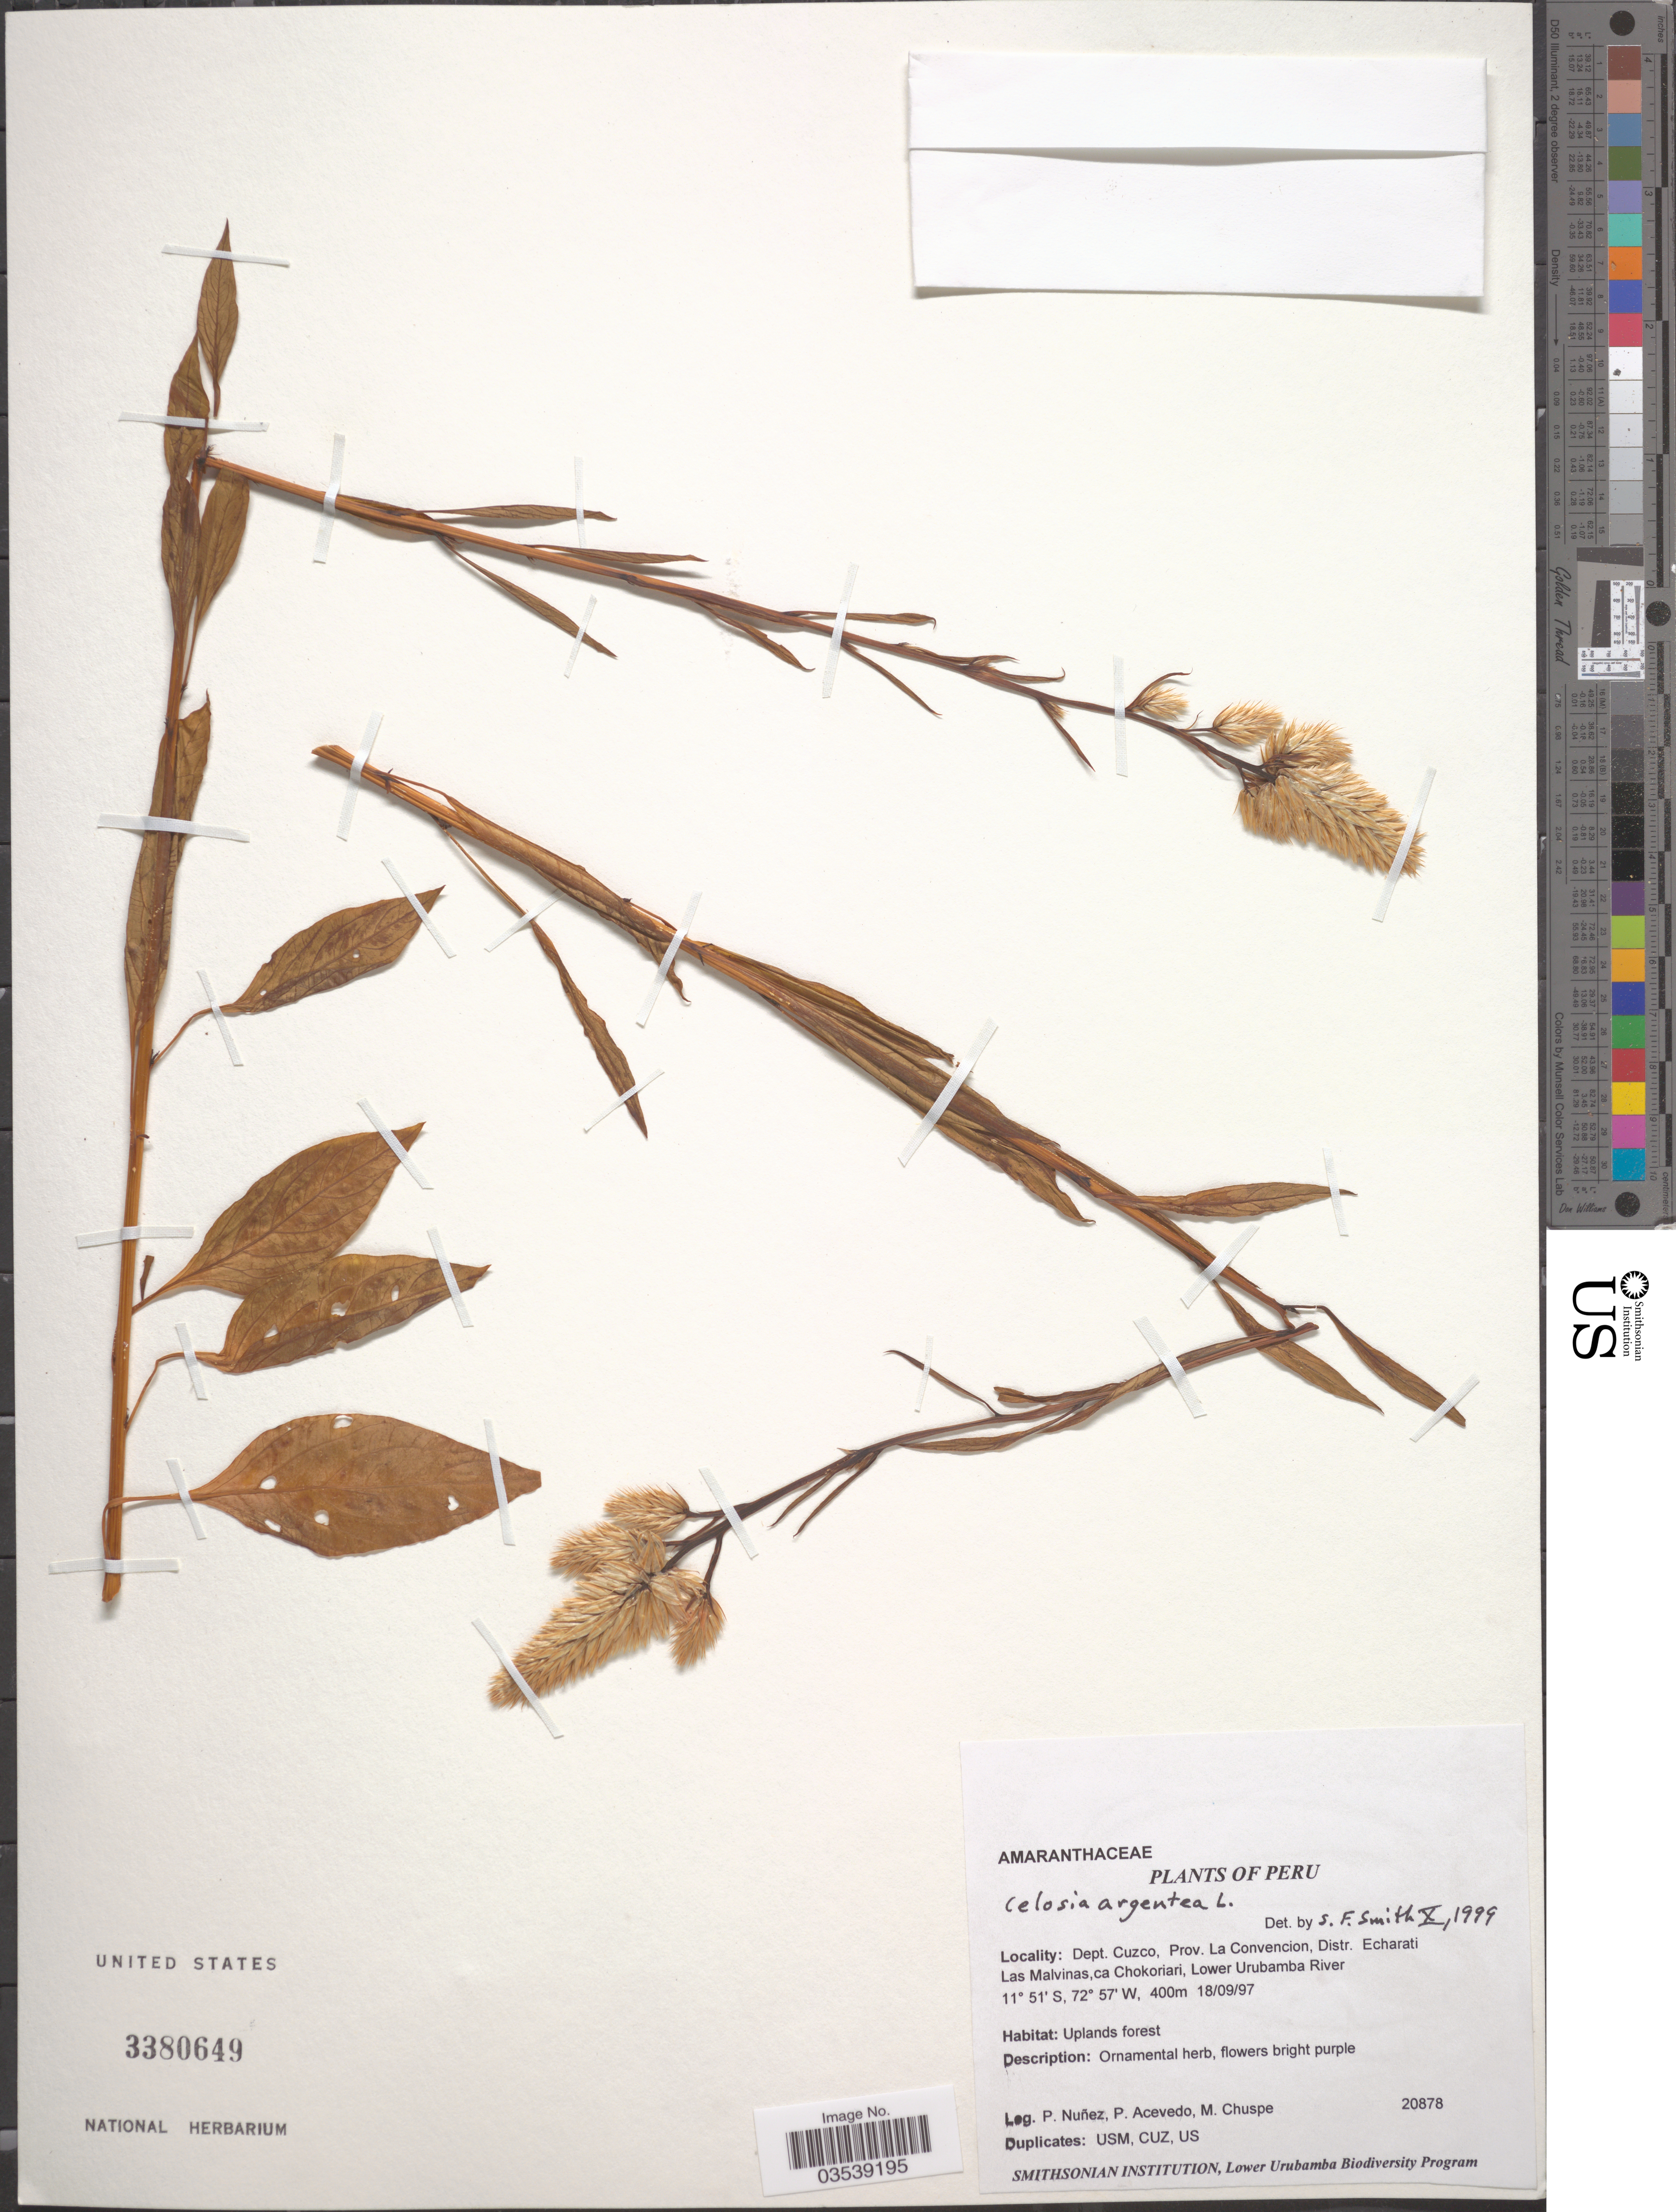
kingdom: Plantae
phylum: Tracheophyta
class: Magnoliopsida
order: Caryophyllales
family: Amaranthaceae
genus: Celosia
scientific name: Celosia argentea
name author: L.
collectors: P. Nuñez V., P. Acevedo-Rodr. & M. Chuspe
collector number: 20878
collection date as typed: Transcribed d/m/y: 18/9/97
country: Peru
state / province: Cusco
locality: Dept. Cuzco, Prov. La Convencion, Distr. Echarati Las Malvinas, ca Chokoriari, Lower Urubamba River.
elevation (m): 400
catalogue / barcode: US 3380649